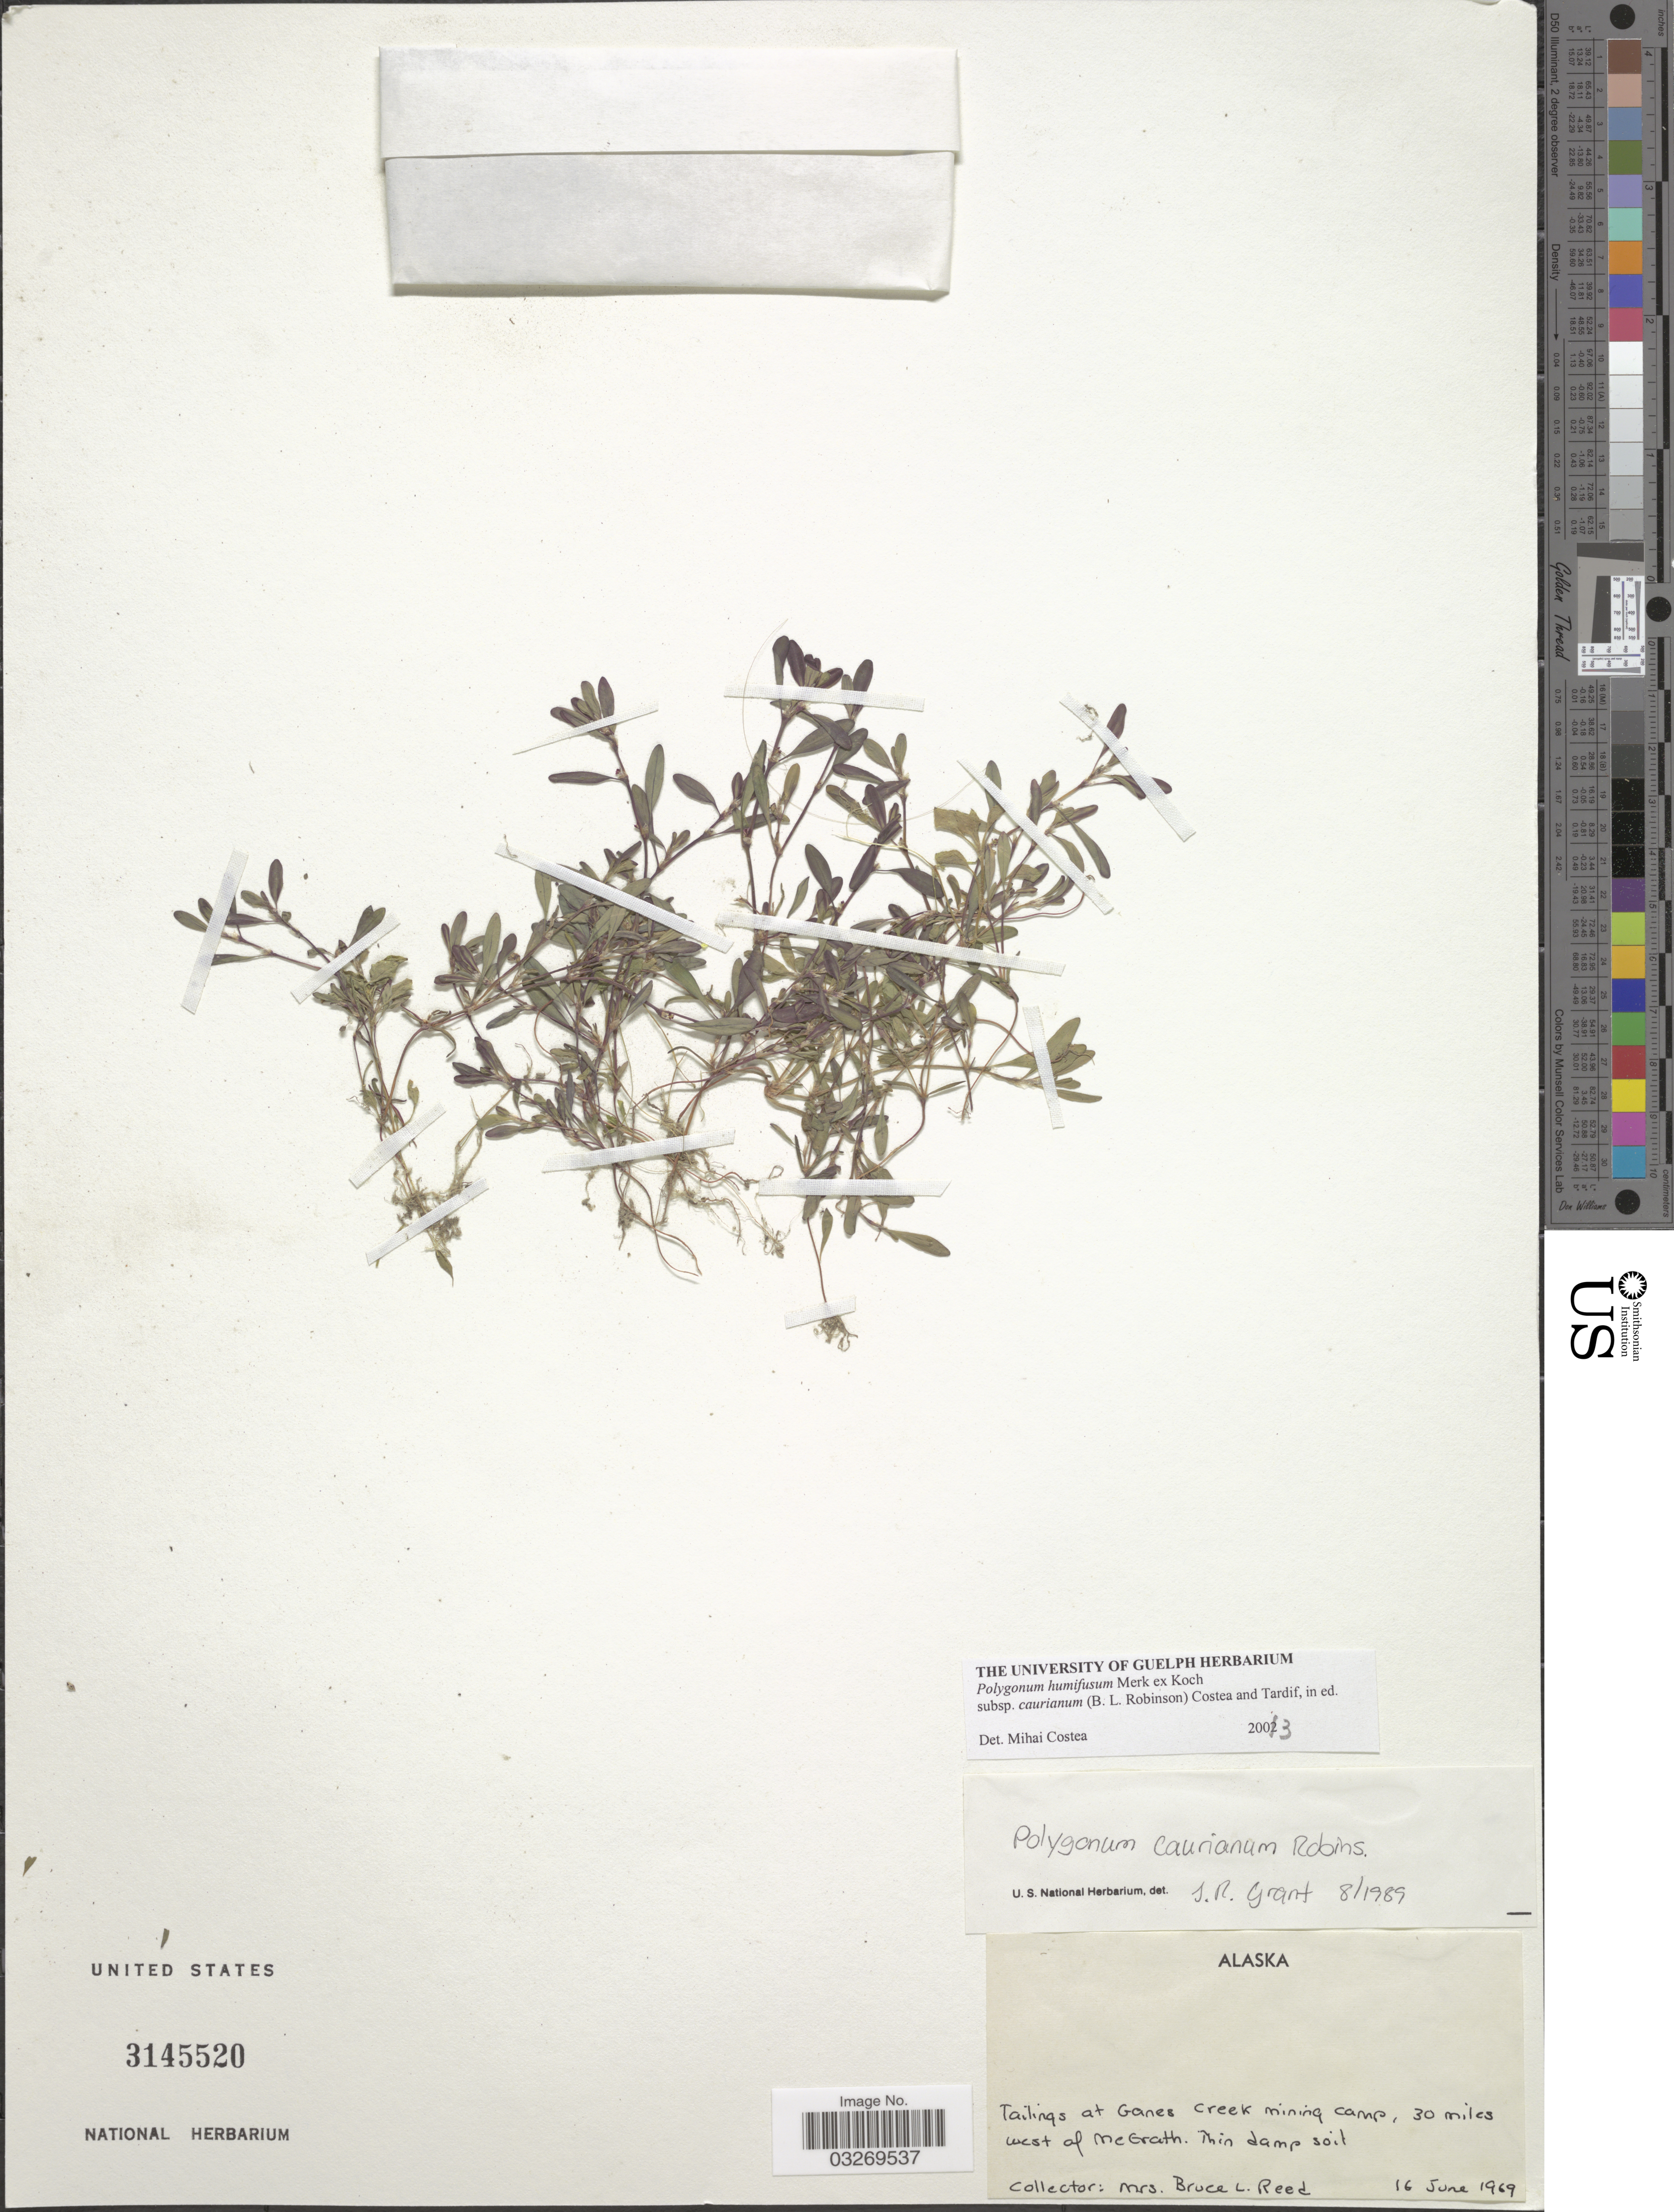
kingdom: Plantae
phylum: Tracheophyta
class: Magnoliopsida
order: Caryophyllales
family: Polygonaceae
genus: Polygonum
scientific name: Polygonum humifusum subsp. caurianum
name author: (B.L. Rob.) Costea & Tardif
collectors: B. Reed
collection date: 1969-06-16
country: United States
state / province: Alaska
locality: Tailings at Ganes Creek mining camp, 30 miles west of McGrath.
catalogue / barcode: US 3145520